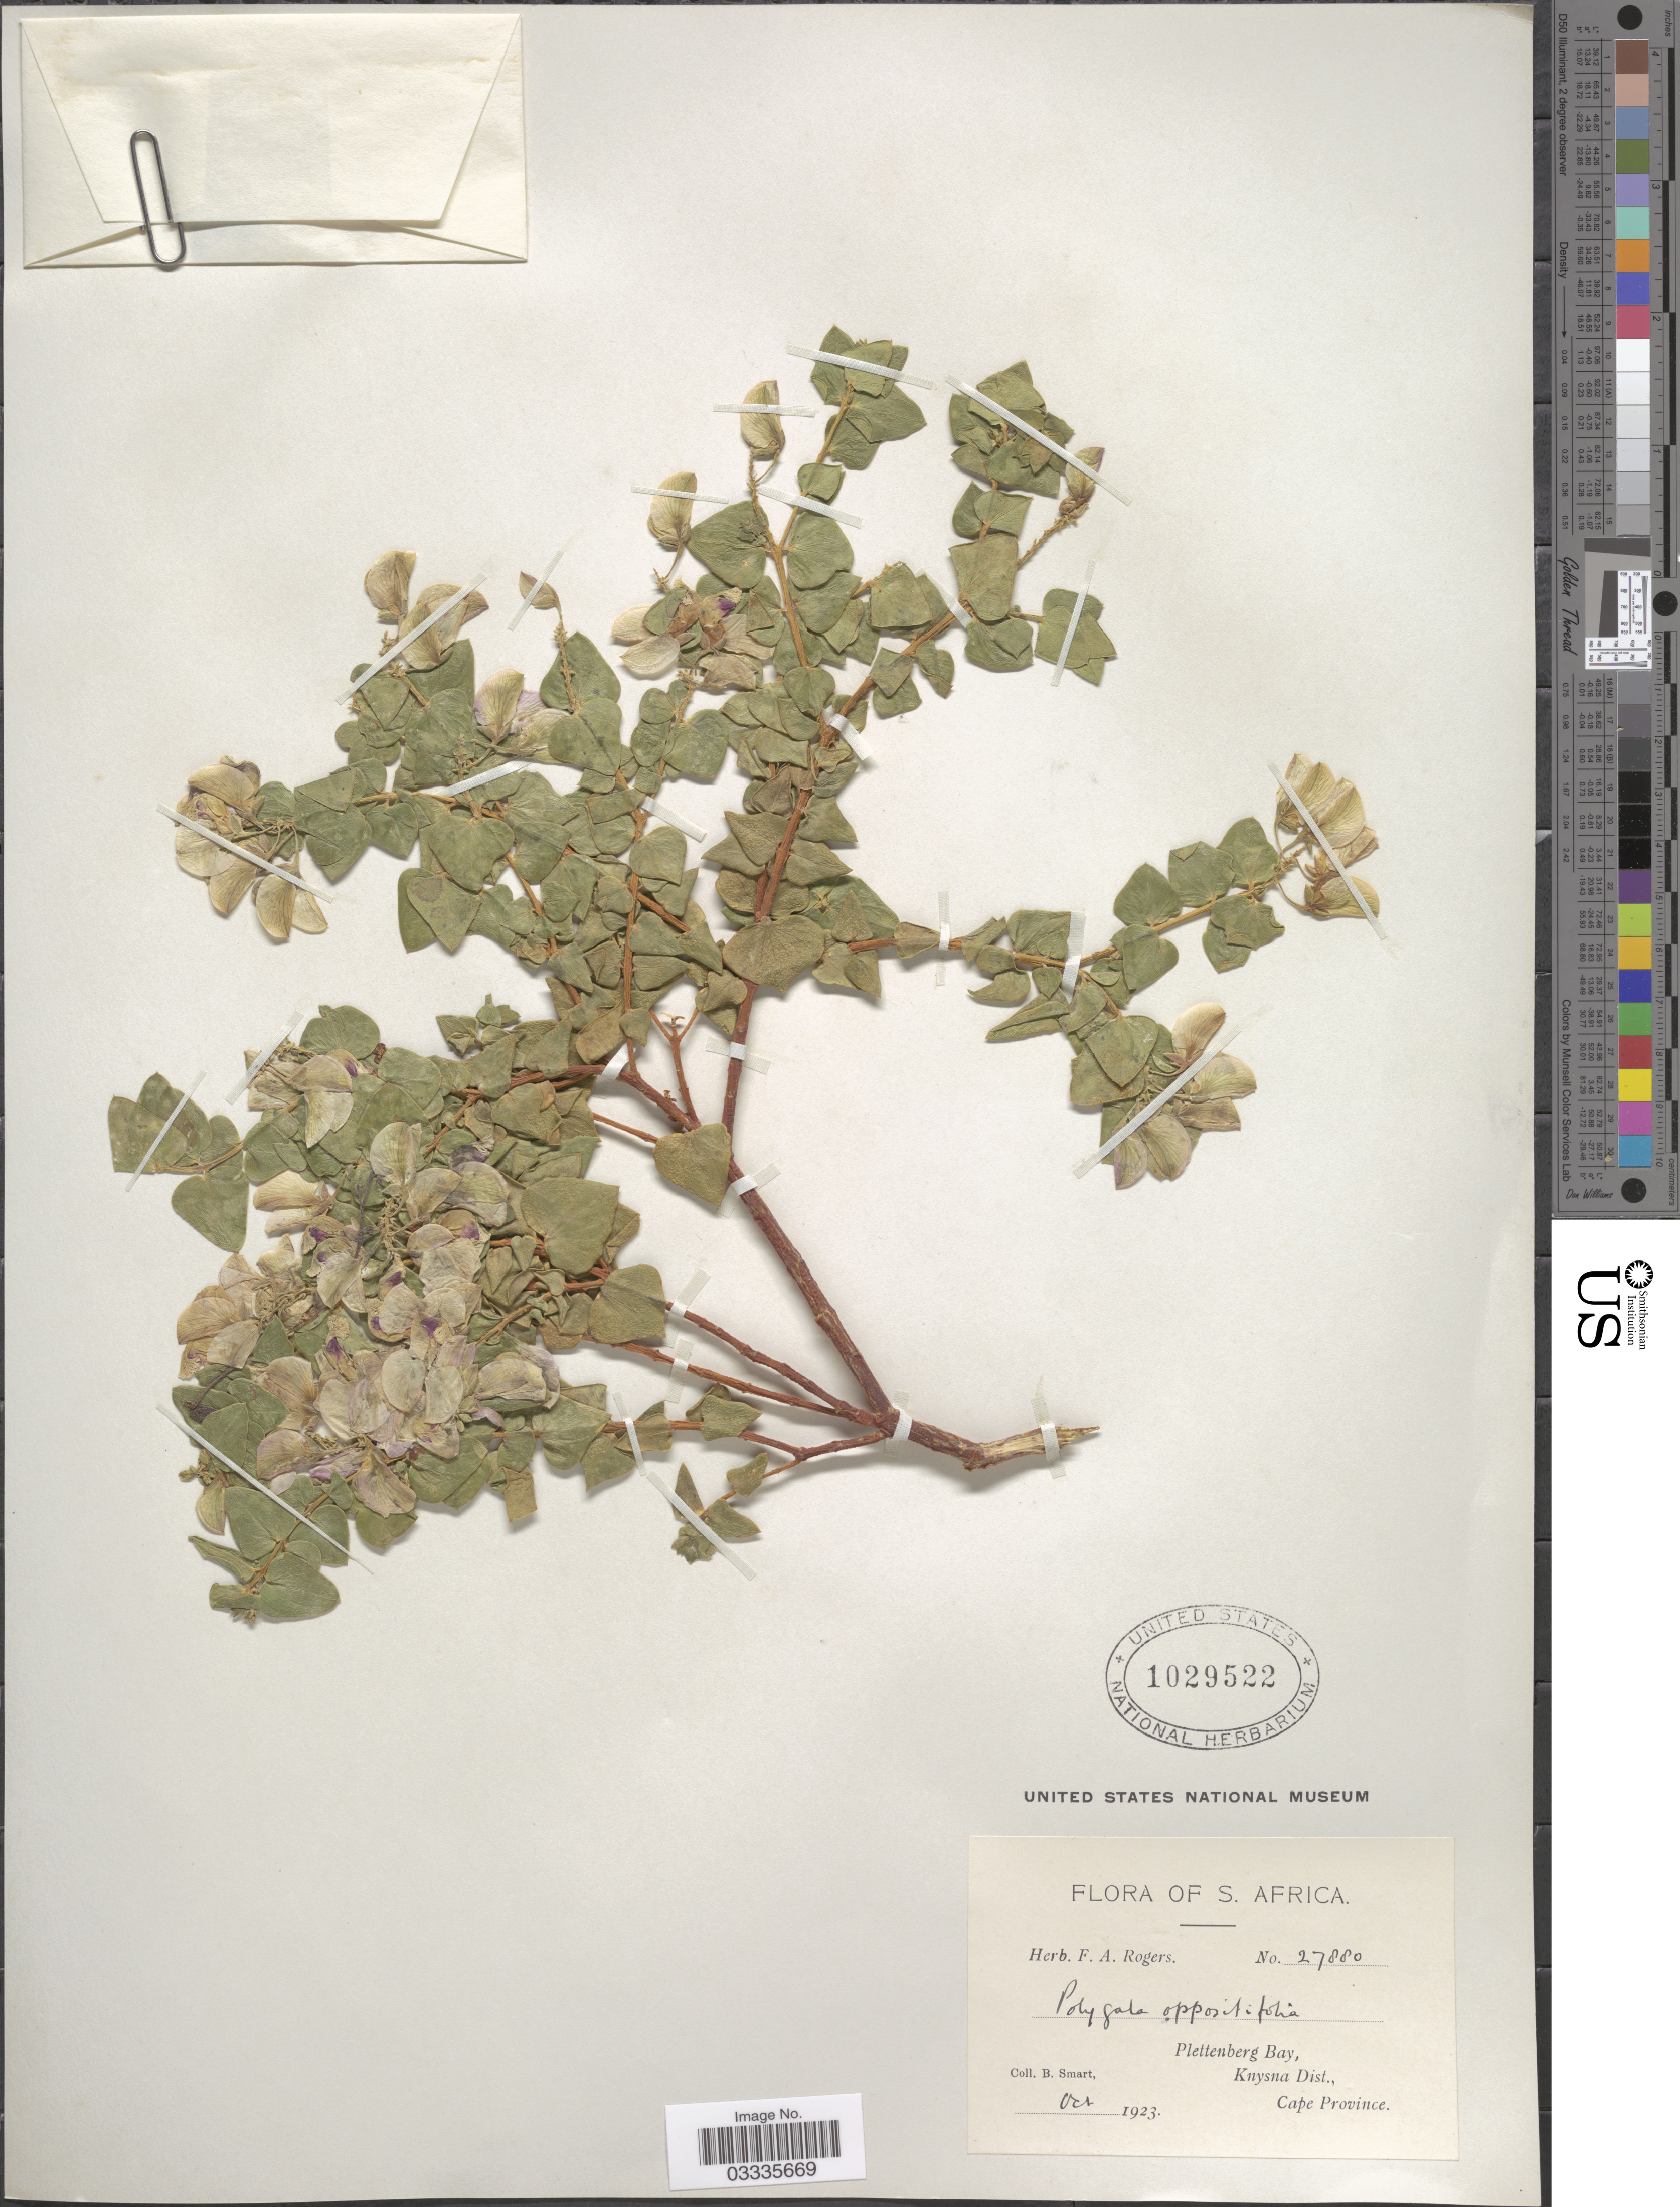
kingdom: Plantae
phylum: Tracheophyta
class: Magnoliopsida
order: Fabales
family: Polygalaceae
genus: Polygala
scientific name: Polygala oppositifolia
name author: L.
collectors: B. Smart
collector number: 27880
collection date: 1923-10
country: South Africa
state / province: Western Cape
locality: Plettenberg Bay, Knysna Dist.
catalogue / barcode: US 1029522